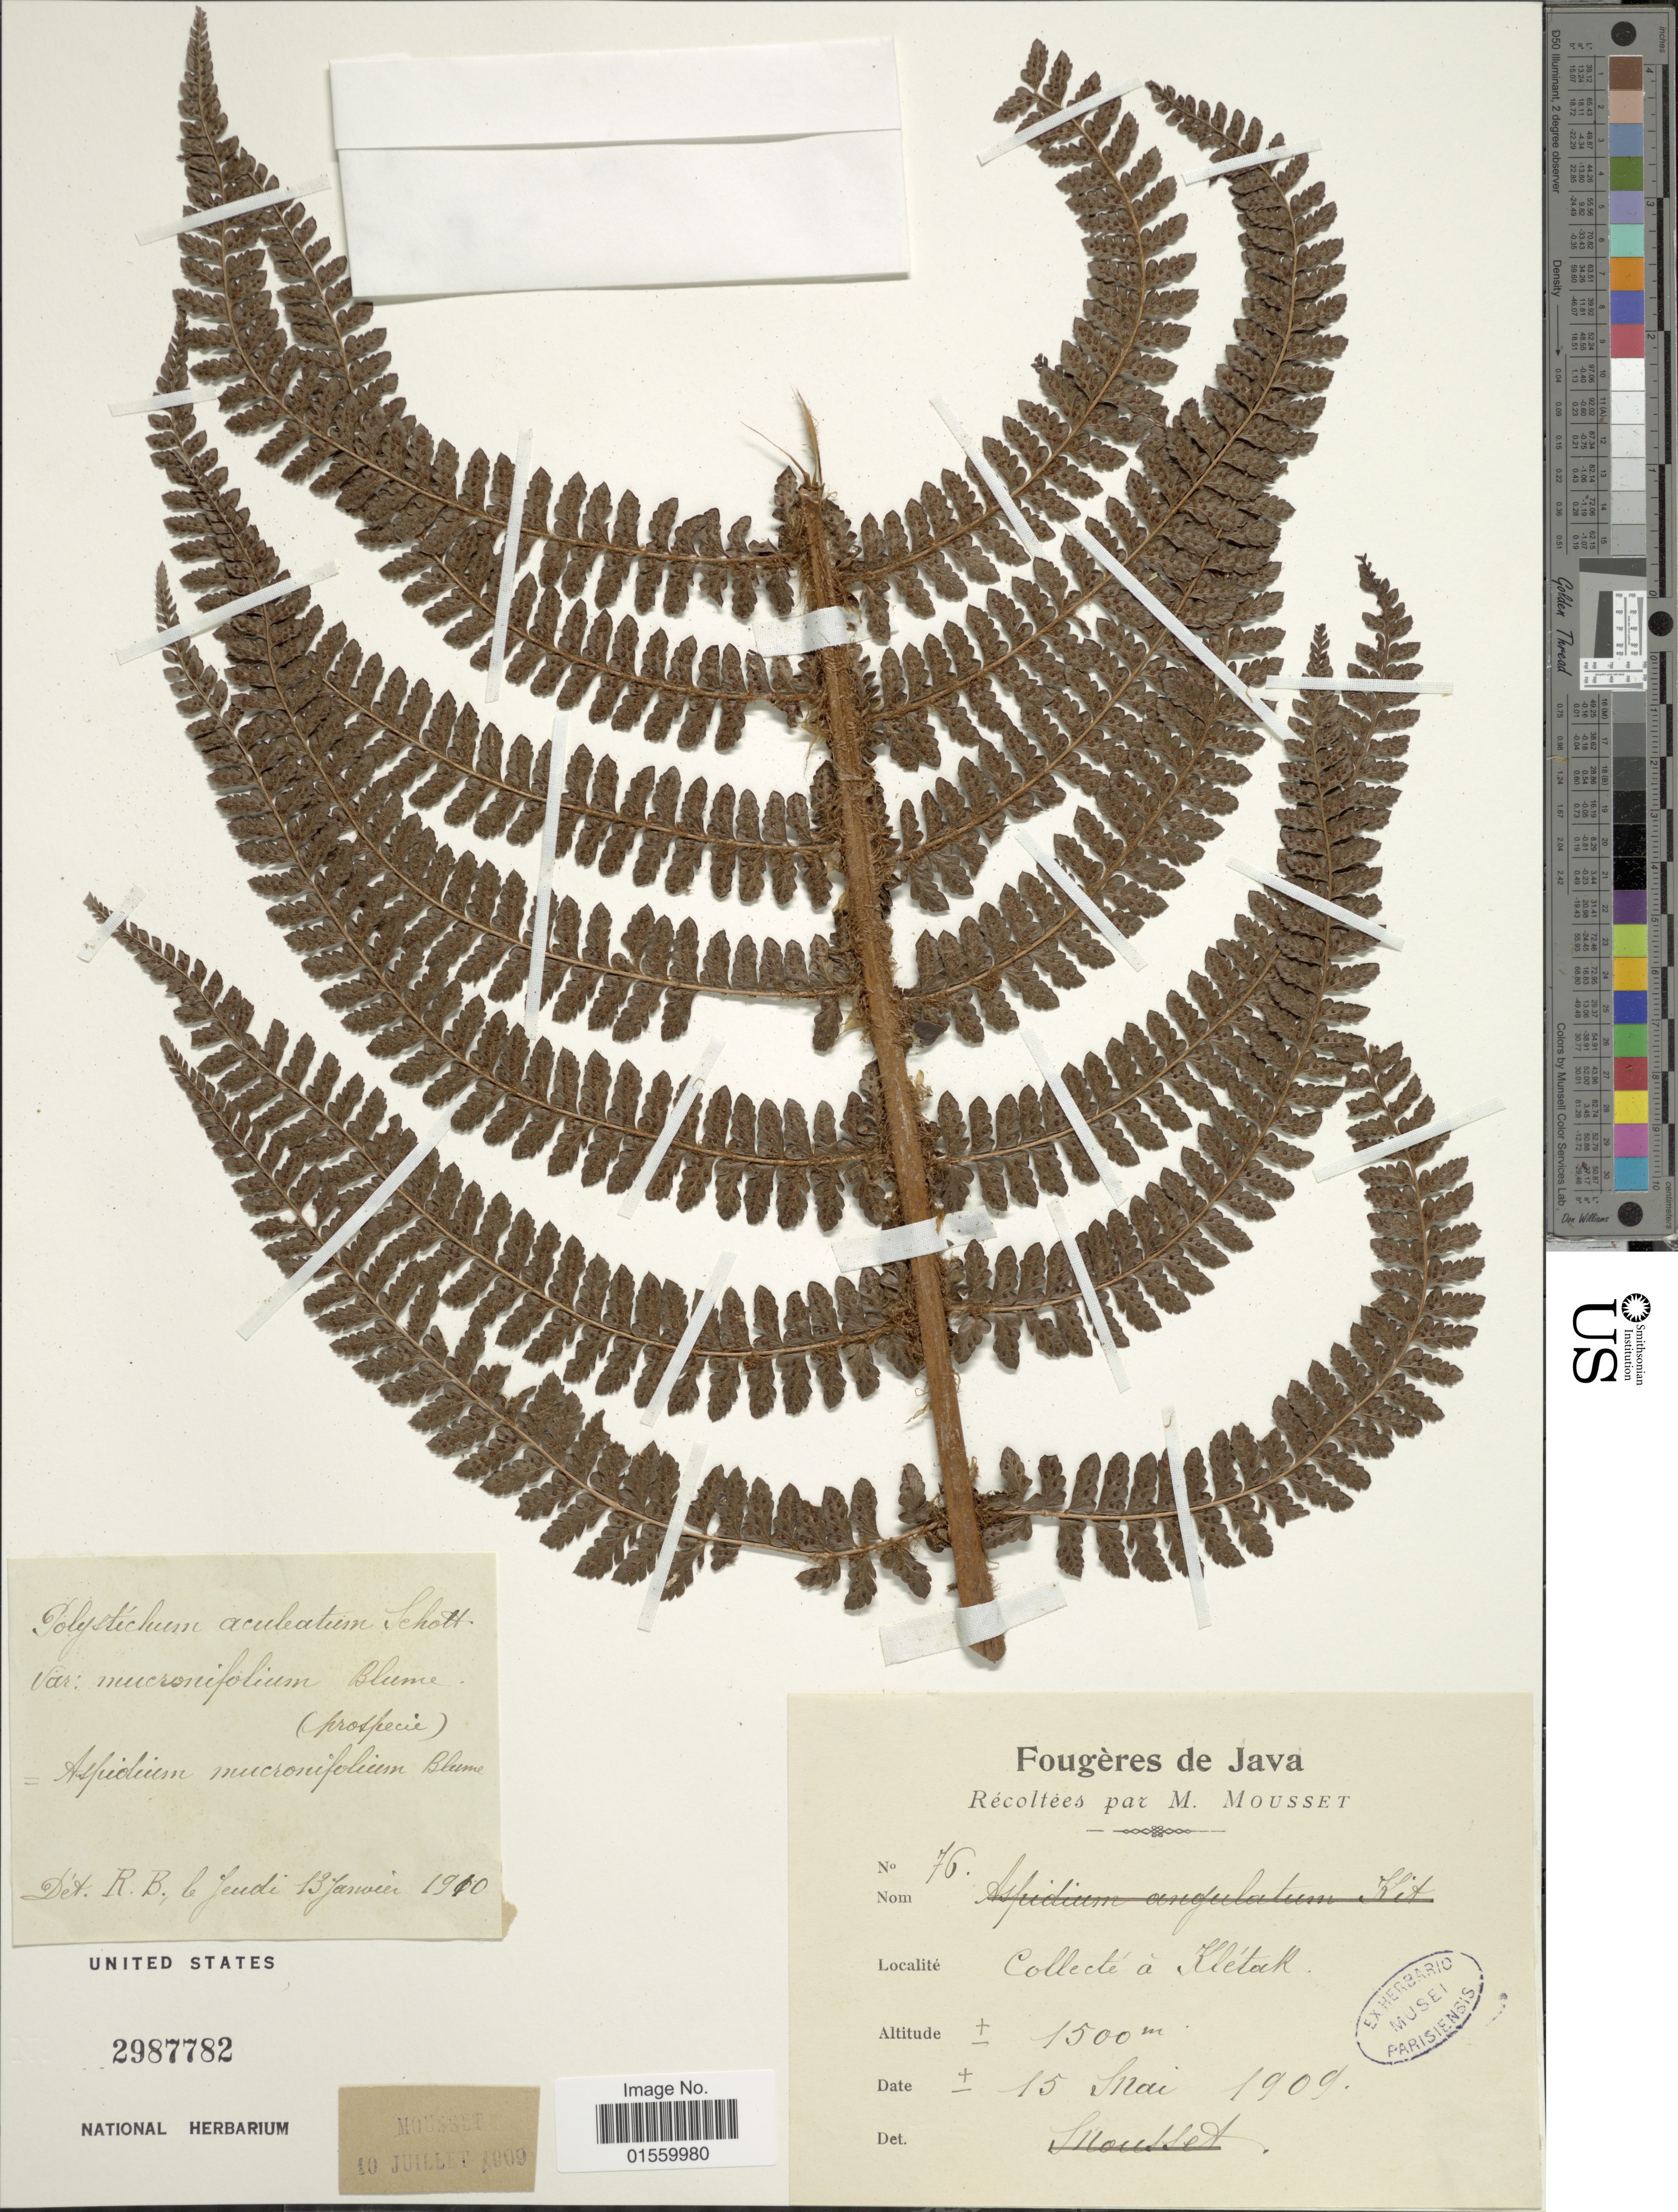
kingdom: Plantae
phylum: Tracheophyta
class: Polypodiopsida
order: Polypodiales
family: Dryopteridaceae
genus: Polystichum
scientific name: Polystichum tenggerense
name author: Rosenst.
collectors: M. Mousset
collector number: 76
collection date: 1909-05-15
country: Indonesia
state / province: Java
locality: Collecte a Kletak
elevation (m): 1500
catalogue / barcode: US 2987782